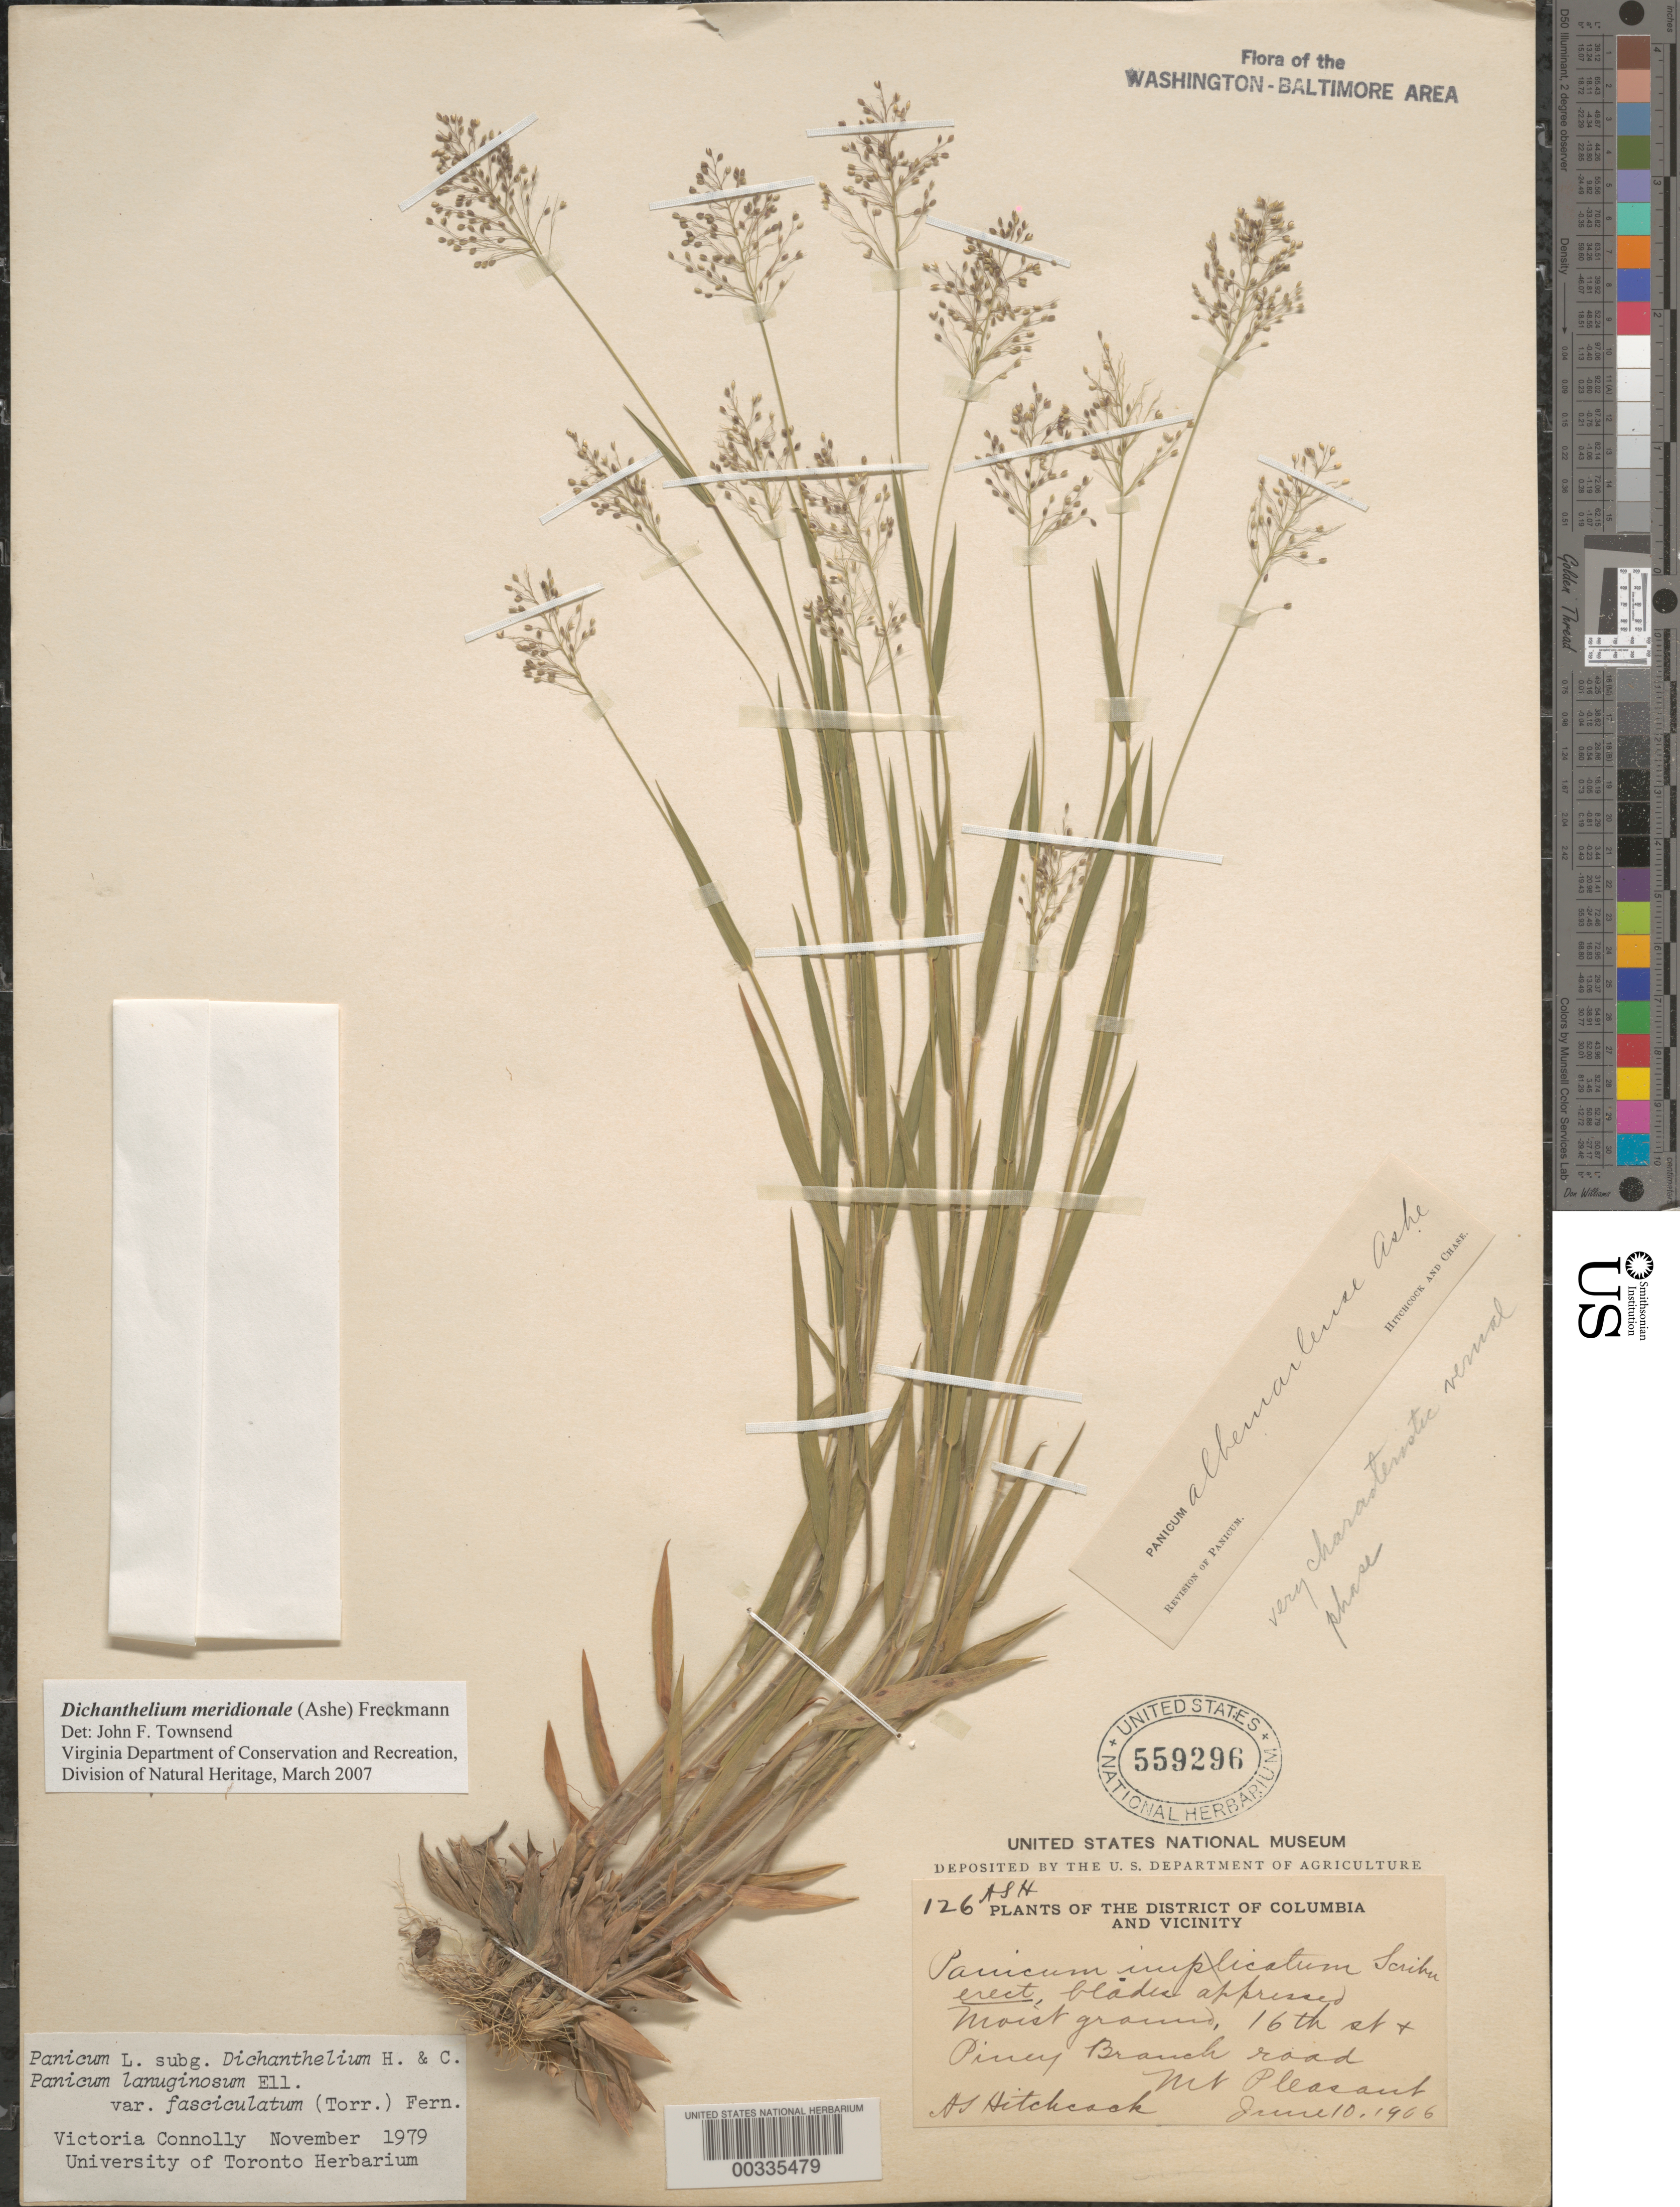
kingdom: Plantae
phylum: Tracheophyta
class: Liliopsida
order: Poales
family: Poaceae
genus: Dichanthelium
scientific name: Dichanthelium meridionale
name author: (Ashe) Freckmann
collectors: A. S. Hitchcock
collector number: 126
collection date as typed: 10 Jun 1906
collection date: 1906-06-10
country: United States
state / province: District of Columbia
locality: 16th St. & Piney Branch Rd., Mount Pleasant Rock Creek Park and Vicinity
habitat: Moist ground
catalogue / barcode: US 559296